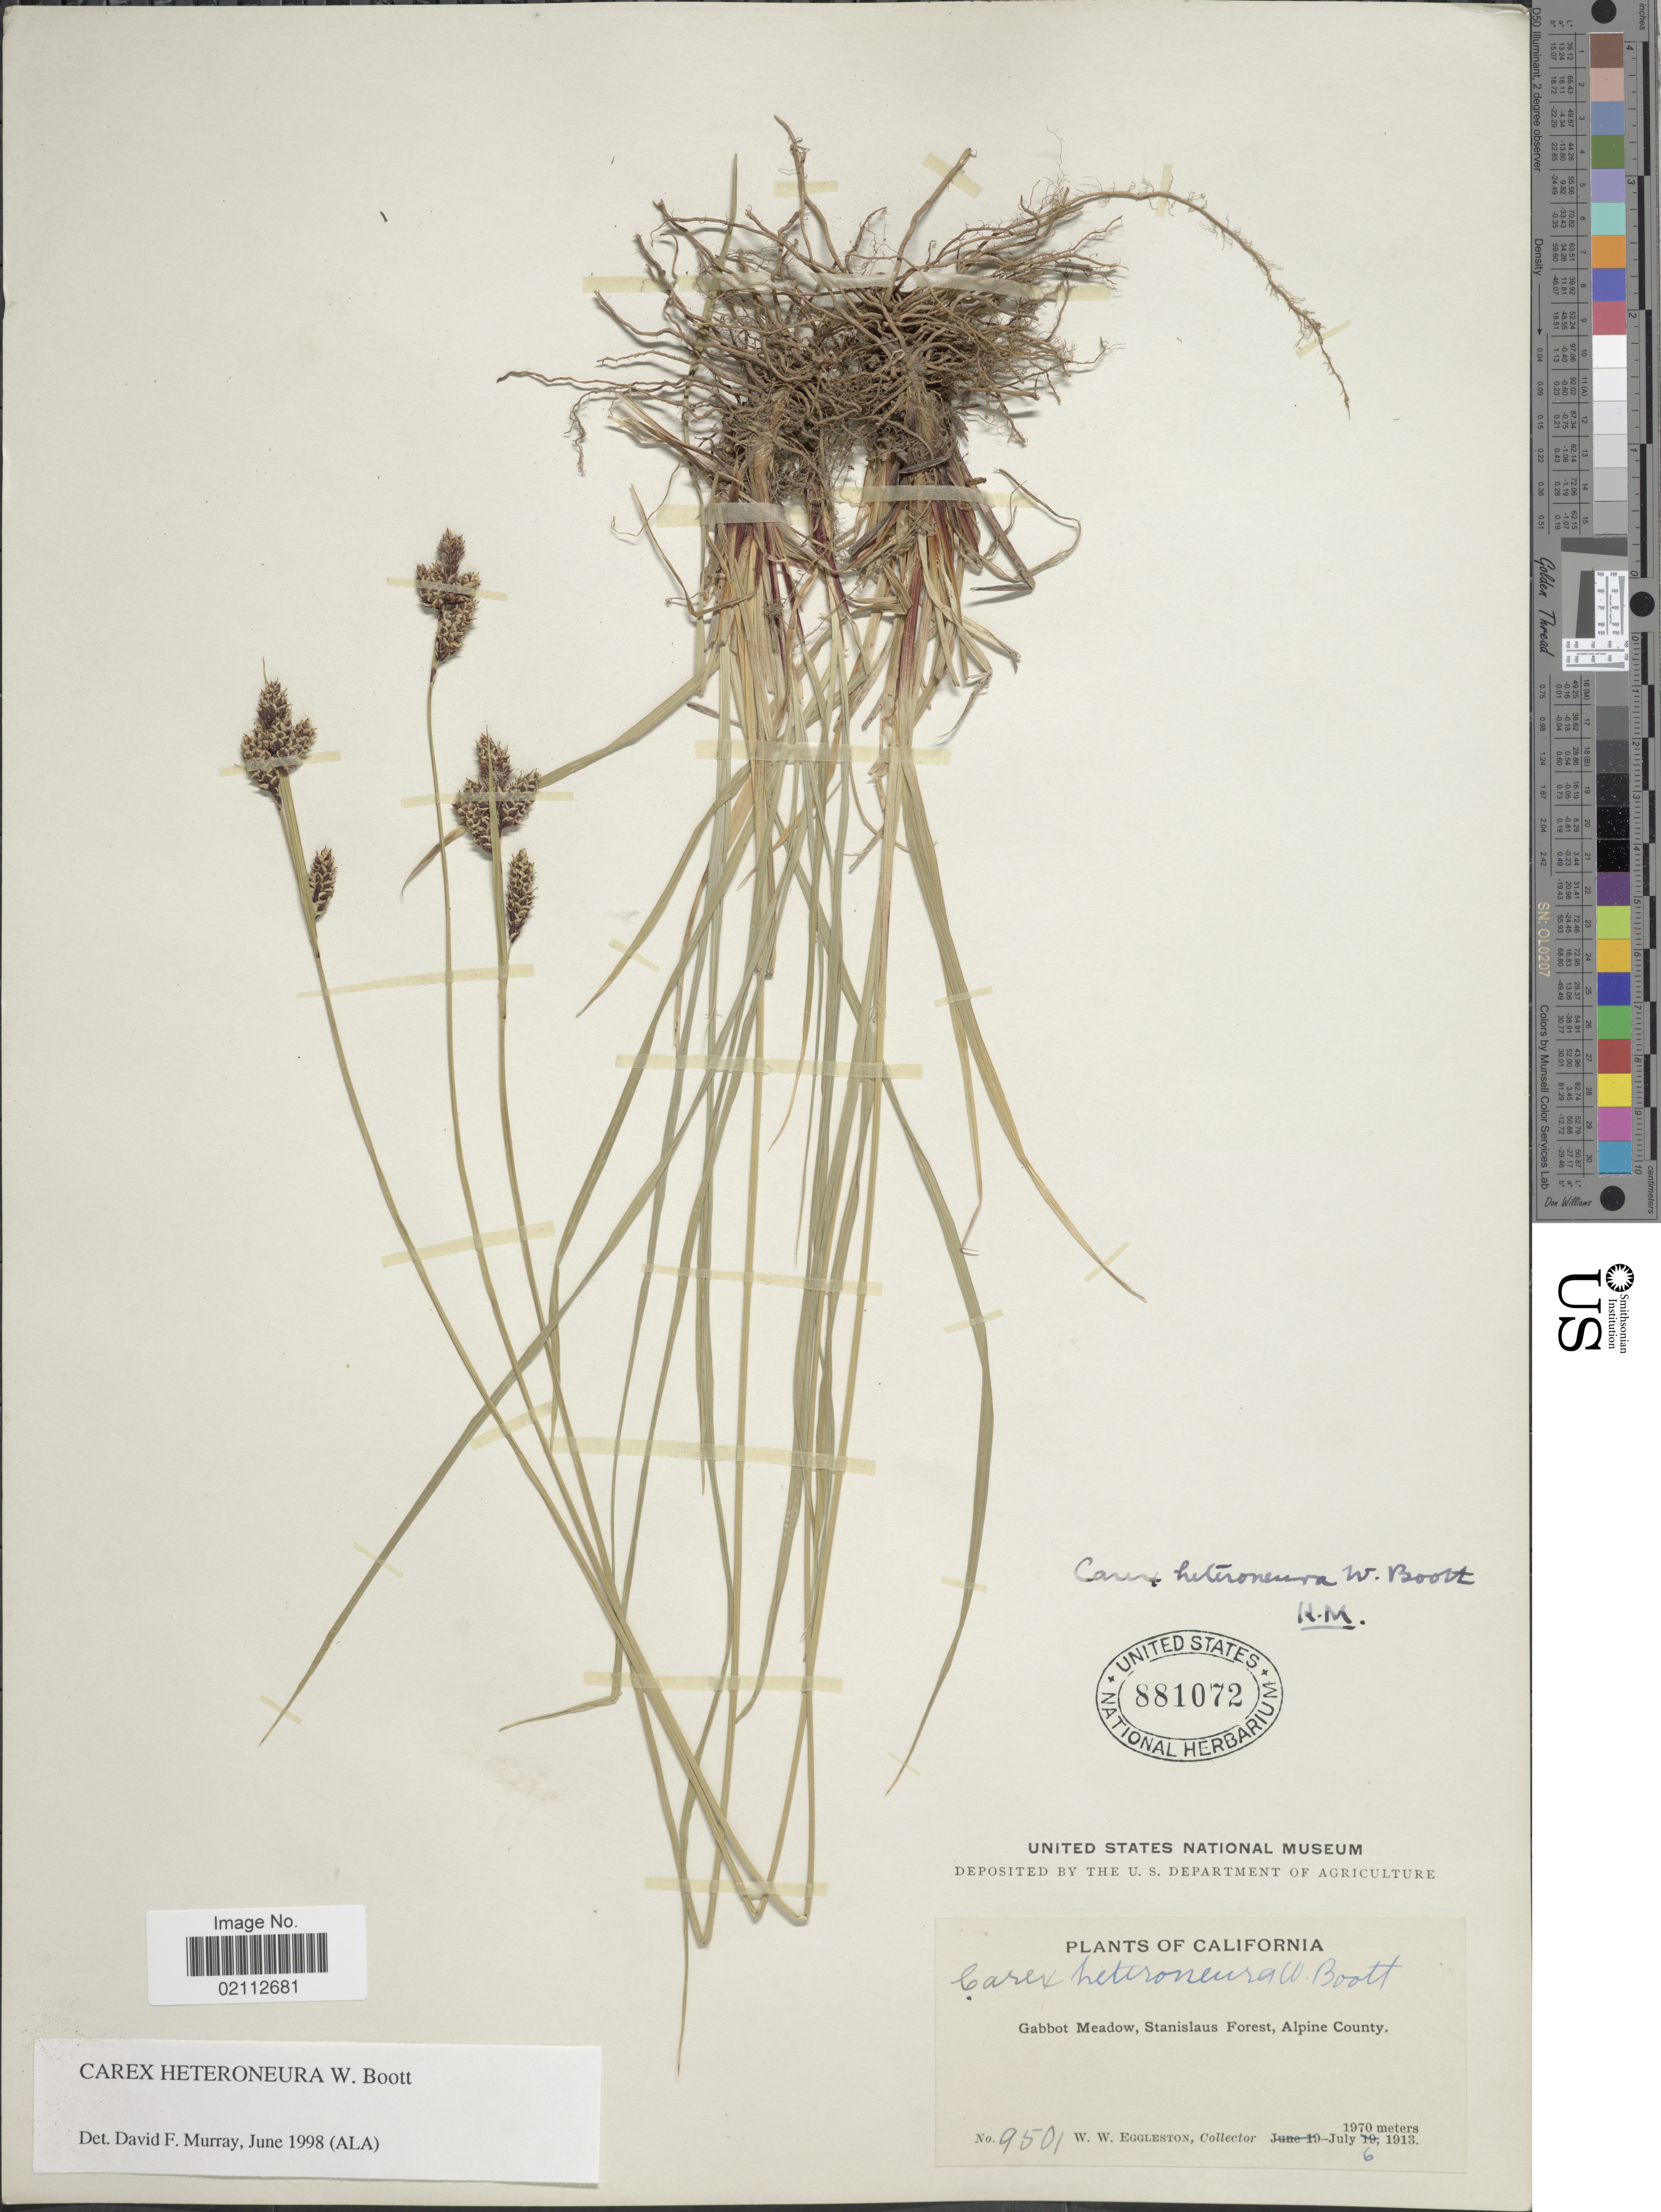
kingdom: Plantae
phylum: Tracheophyta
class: Liliopsida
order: Poales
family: Cyperaceae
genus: Carex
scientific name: Carex heteroneura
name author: S. Watson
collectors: W. W. Eggleston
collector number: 9501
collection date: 1913-07-06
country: United States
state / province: California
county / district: Alpine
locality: Gabbot Meadow, Stanislaus Forest, Alpine County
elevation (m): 1970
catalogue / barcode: US 881072